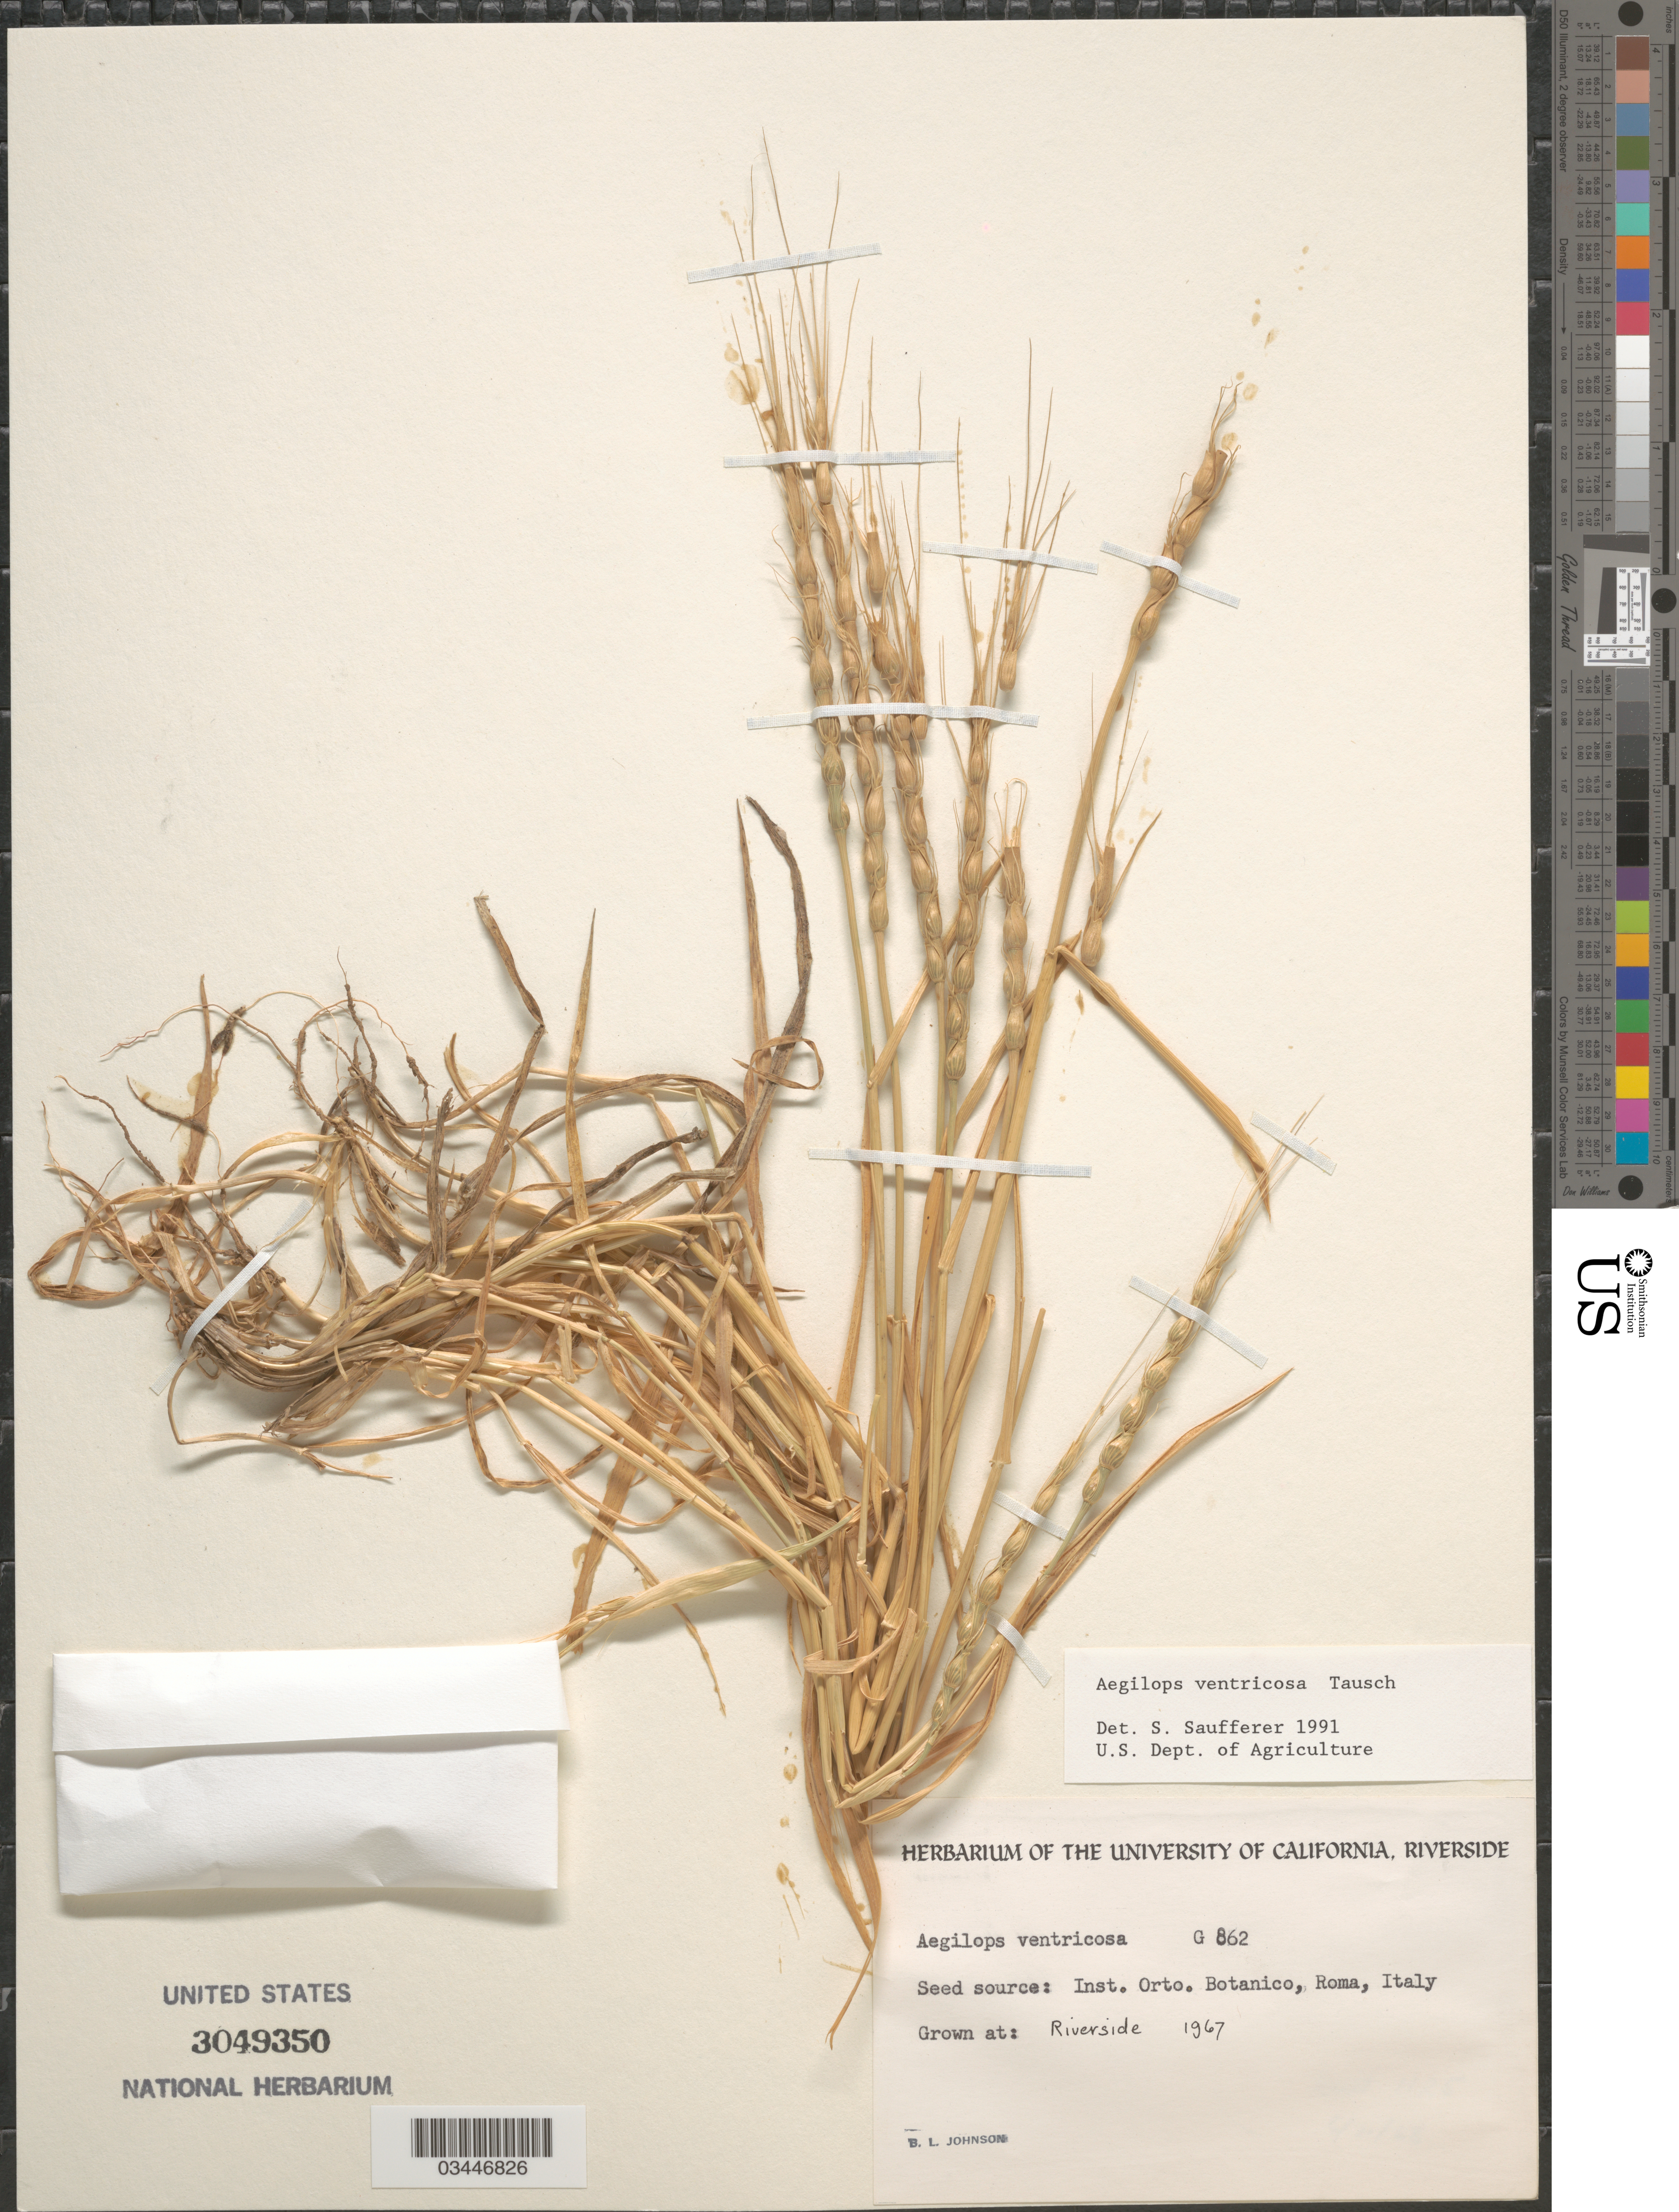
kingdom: Plantae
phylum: Tracheophyta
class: Liliopsida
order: Poales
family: Poaceae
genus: Aegilops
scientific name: Aegilops sp.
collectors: B. Johnson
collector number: G862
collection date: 1967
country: United States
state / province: California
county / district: Riverside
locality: Riverside.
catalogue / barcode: US 3049350